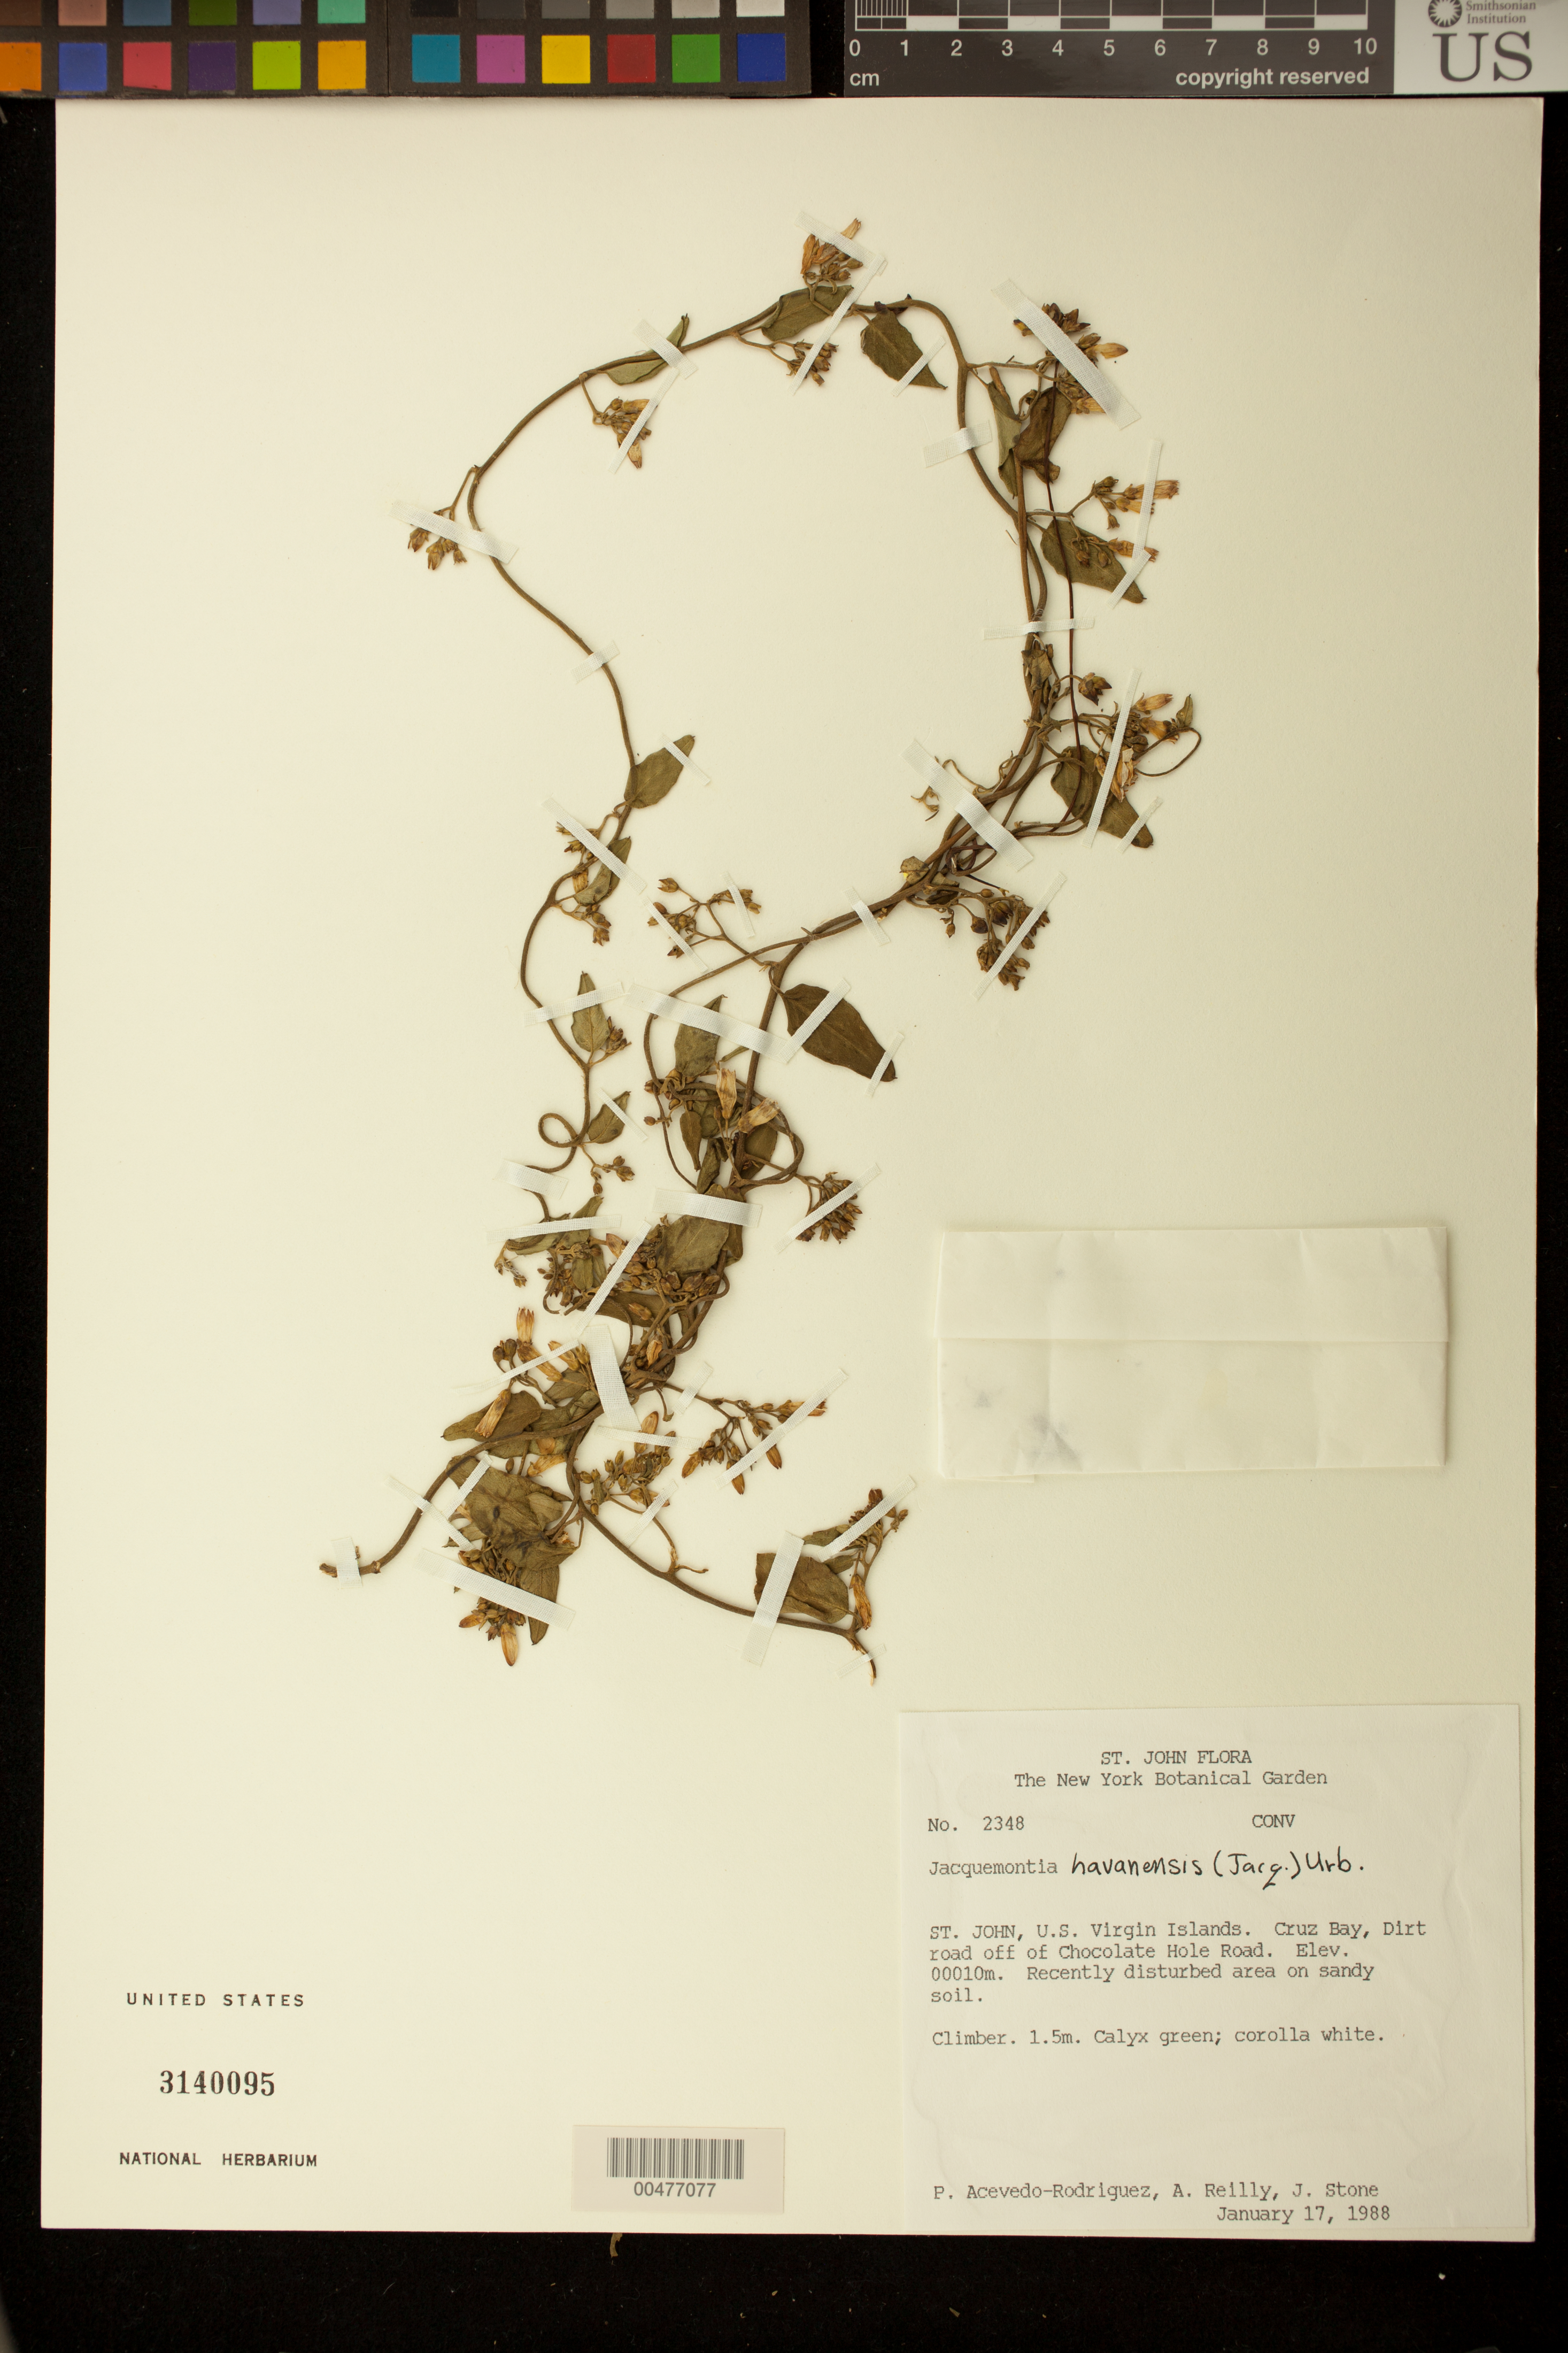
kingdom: Plantae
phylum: Tracheophyta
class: Magnoliopsida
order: Solanales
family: Convolvulaceae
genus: Jacquemontia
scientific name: Jacquemontia havanensis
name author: (Jacq.) Urb.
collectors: P. Acevedo-Rodr., A. Reilly & J. Stone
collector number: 2348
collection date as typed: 17 Jan 1988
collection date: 1988-01-17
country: U.S. Virgin Islands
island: St. John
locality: Cruz Bay Quarter; dirt road off of Chocolate Hole Road.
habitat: Recently disturbed area on sandy soil.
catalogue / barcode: US 3140095